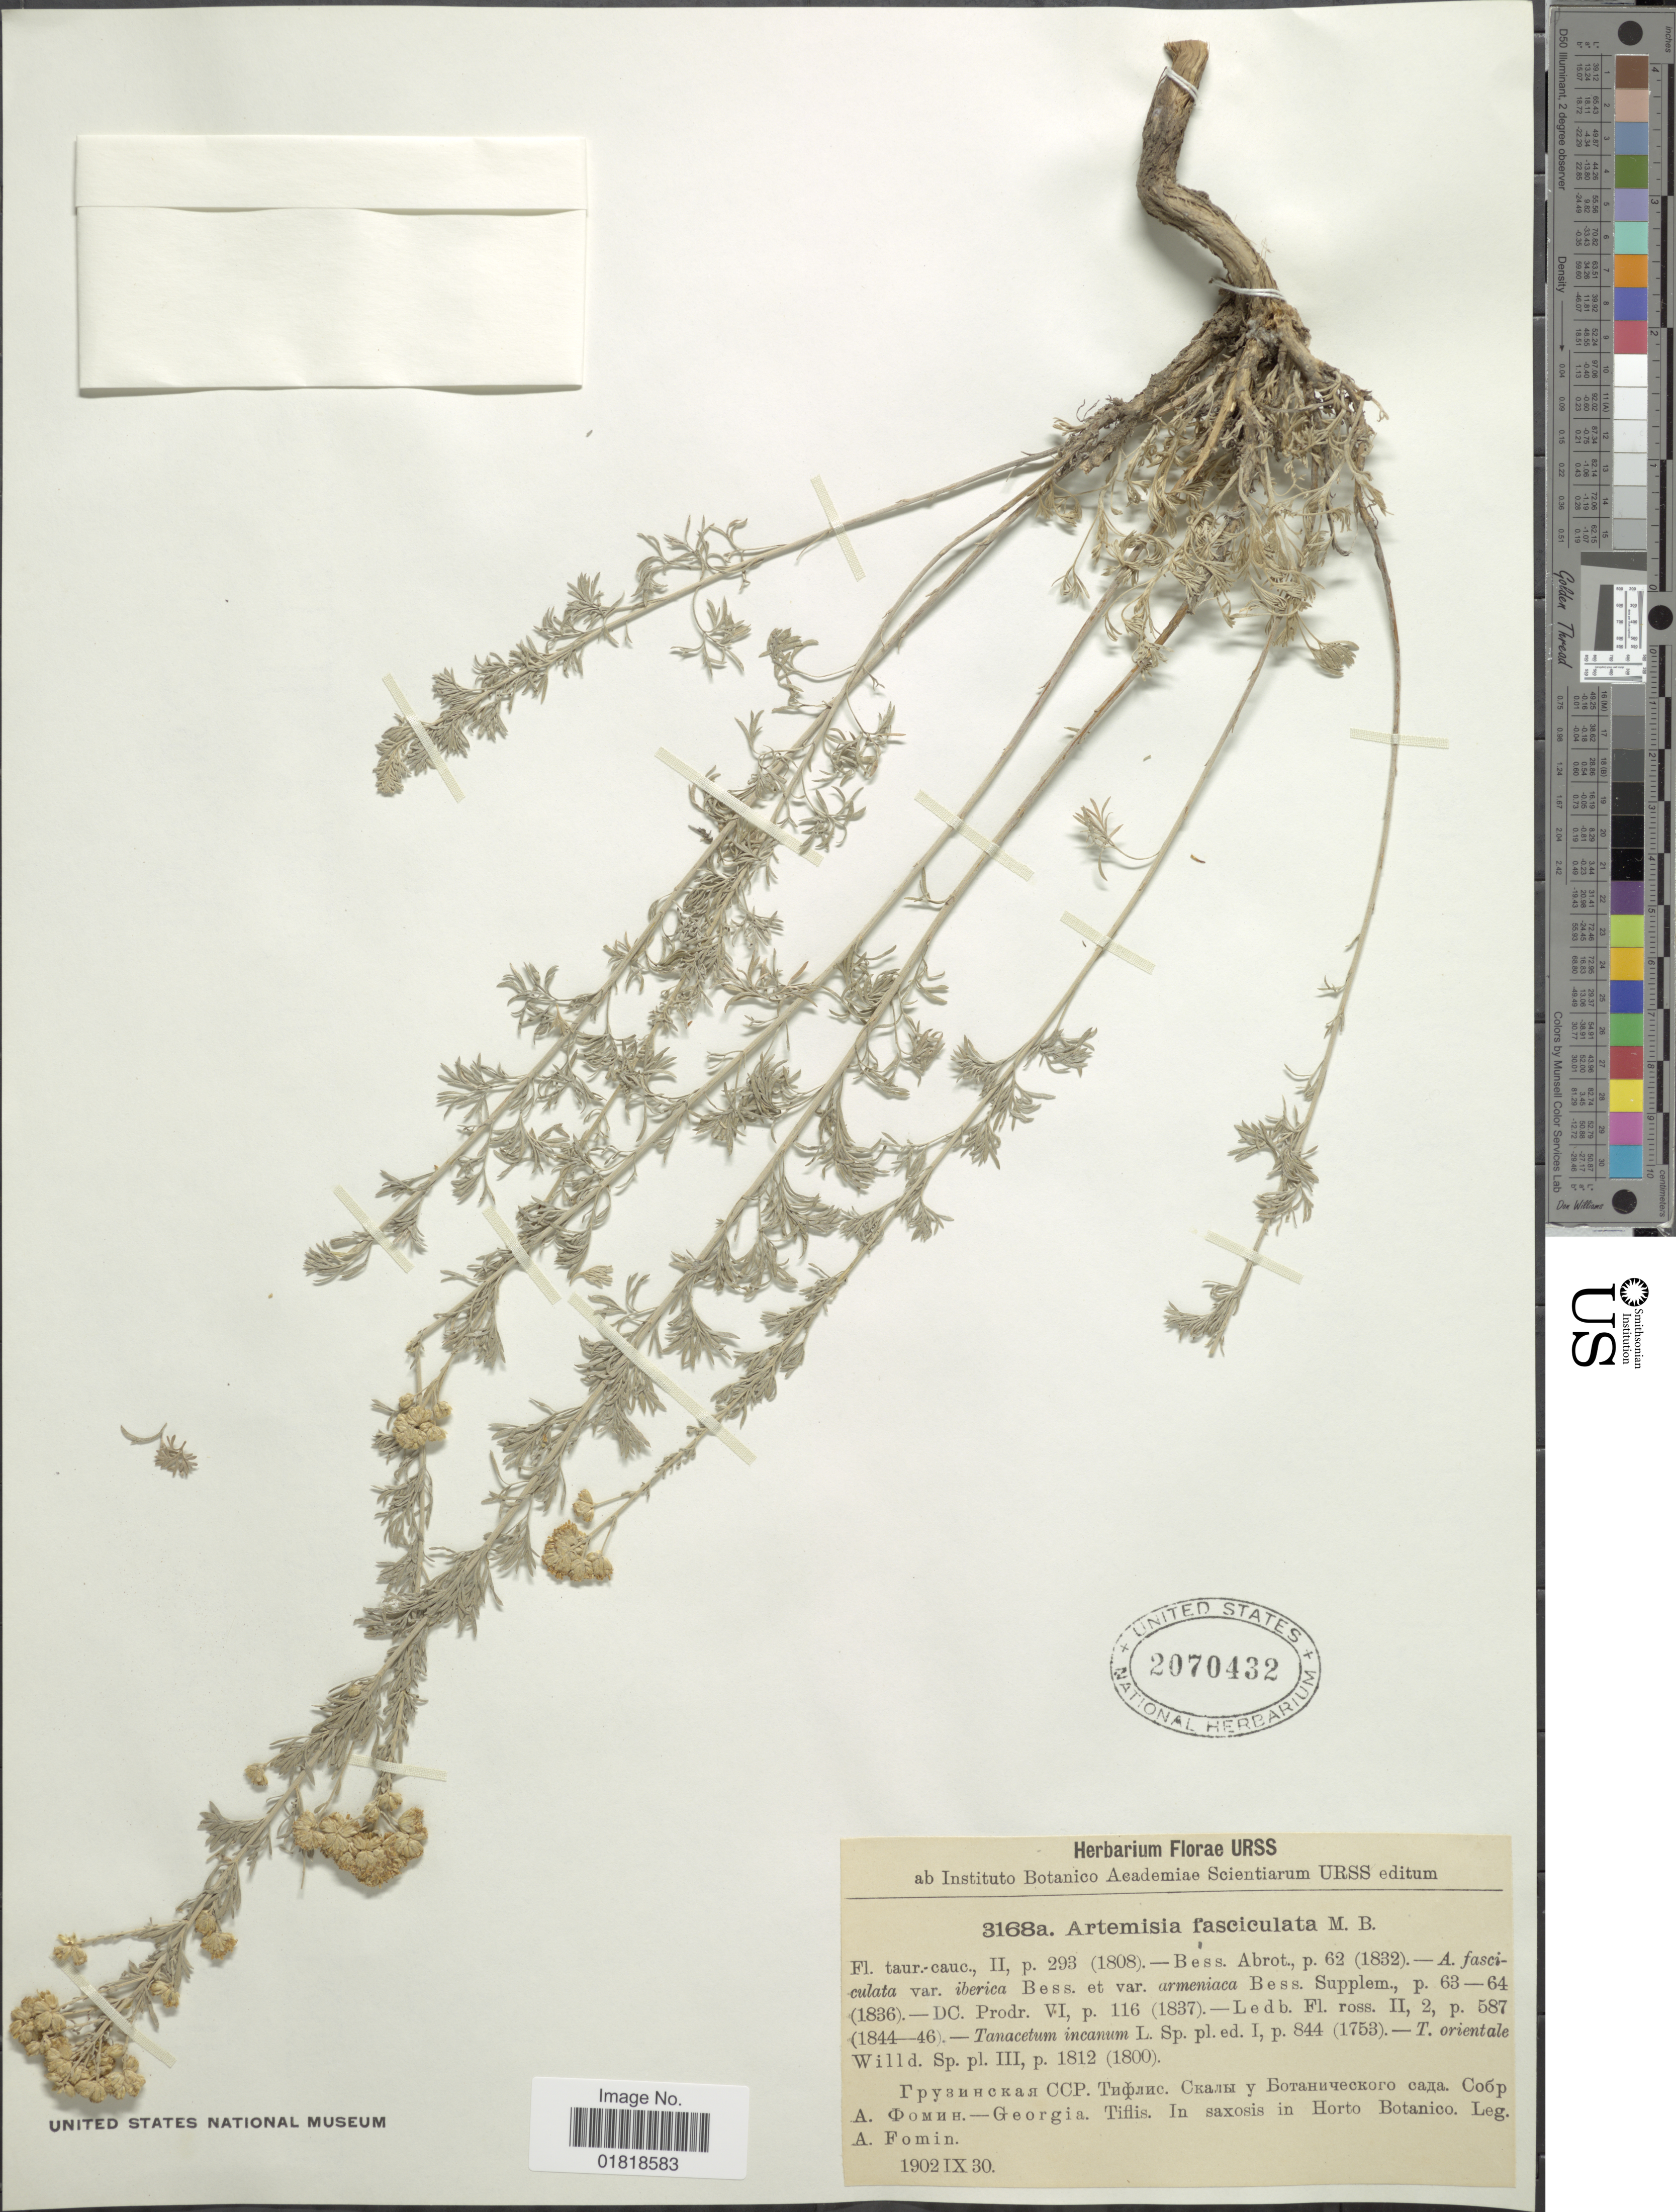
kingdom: Plantae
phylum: Tracheophyta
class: Magnoliopsida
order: Asterales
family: Asteraceae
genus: Artemisia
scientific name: Artemisia fasciculata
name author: M. Bieb.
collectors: A. V. Fomin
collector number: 3168a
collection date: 1902-09-30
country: Georgia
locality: Tiflis, in saxosis in Horo Botanico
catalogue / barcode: US 2070432